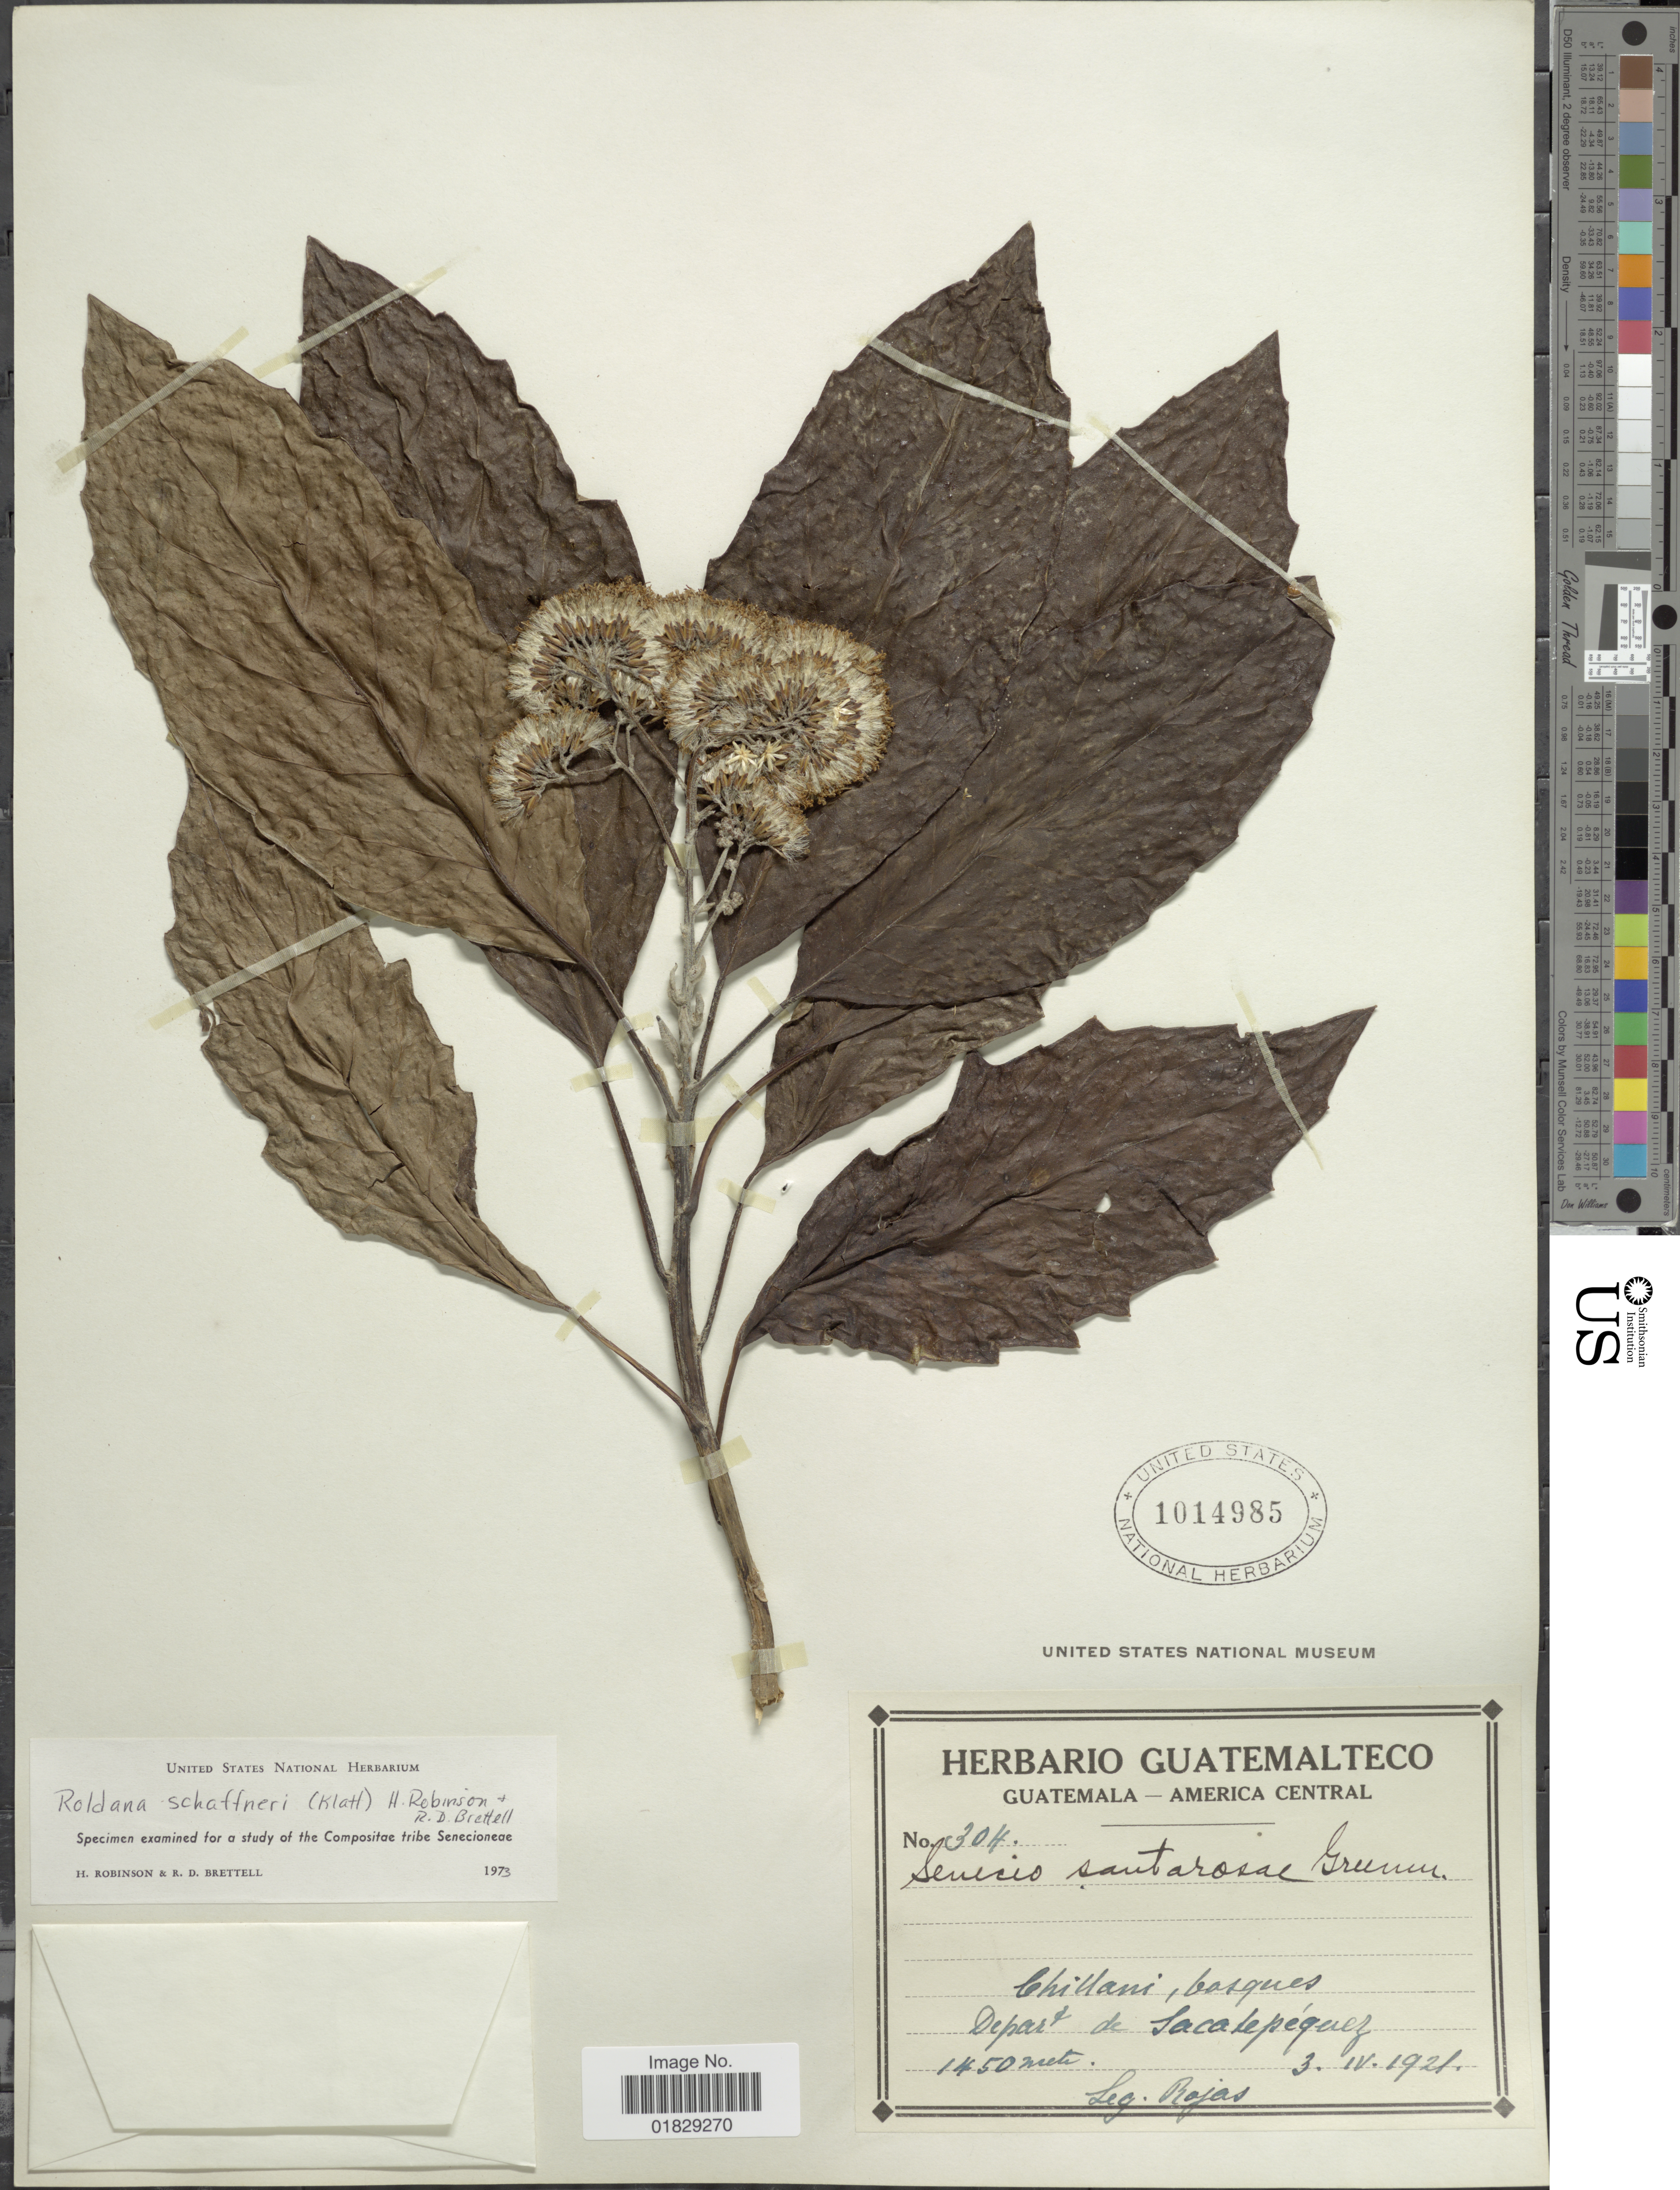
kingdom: Plantae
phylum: Tracheophyta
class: Magnoliopsida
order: Asterales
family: Asteraceae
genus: Roldana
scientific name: Roldana schaffneri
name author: (Sch. Bip. ex Klatt) H. Rob. & Brettell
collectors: Rojas, --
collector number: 304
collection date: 1921-04-03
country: Guatemala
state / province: Sacatepéquez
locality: Chillani, bosques. Depart. de Sacatepéquez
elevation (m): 1450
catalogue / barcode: US 1014985